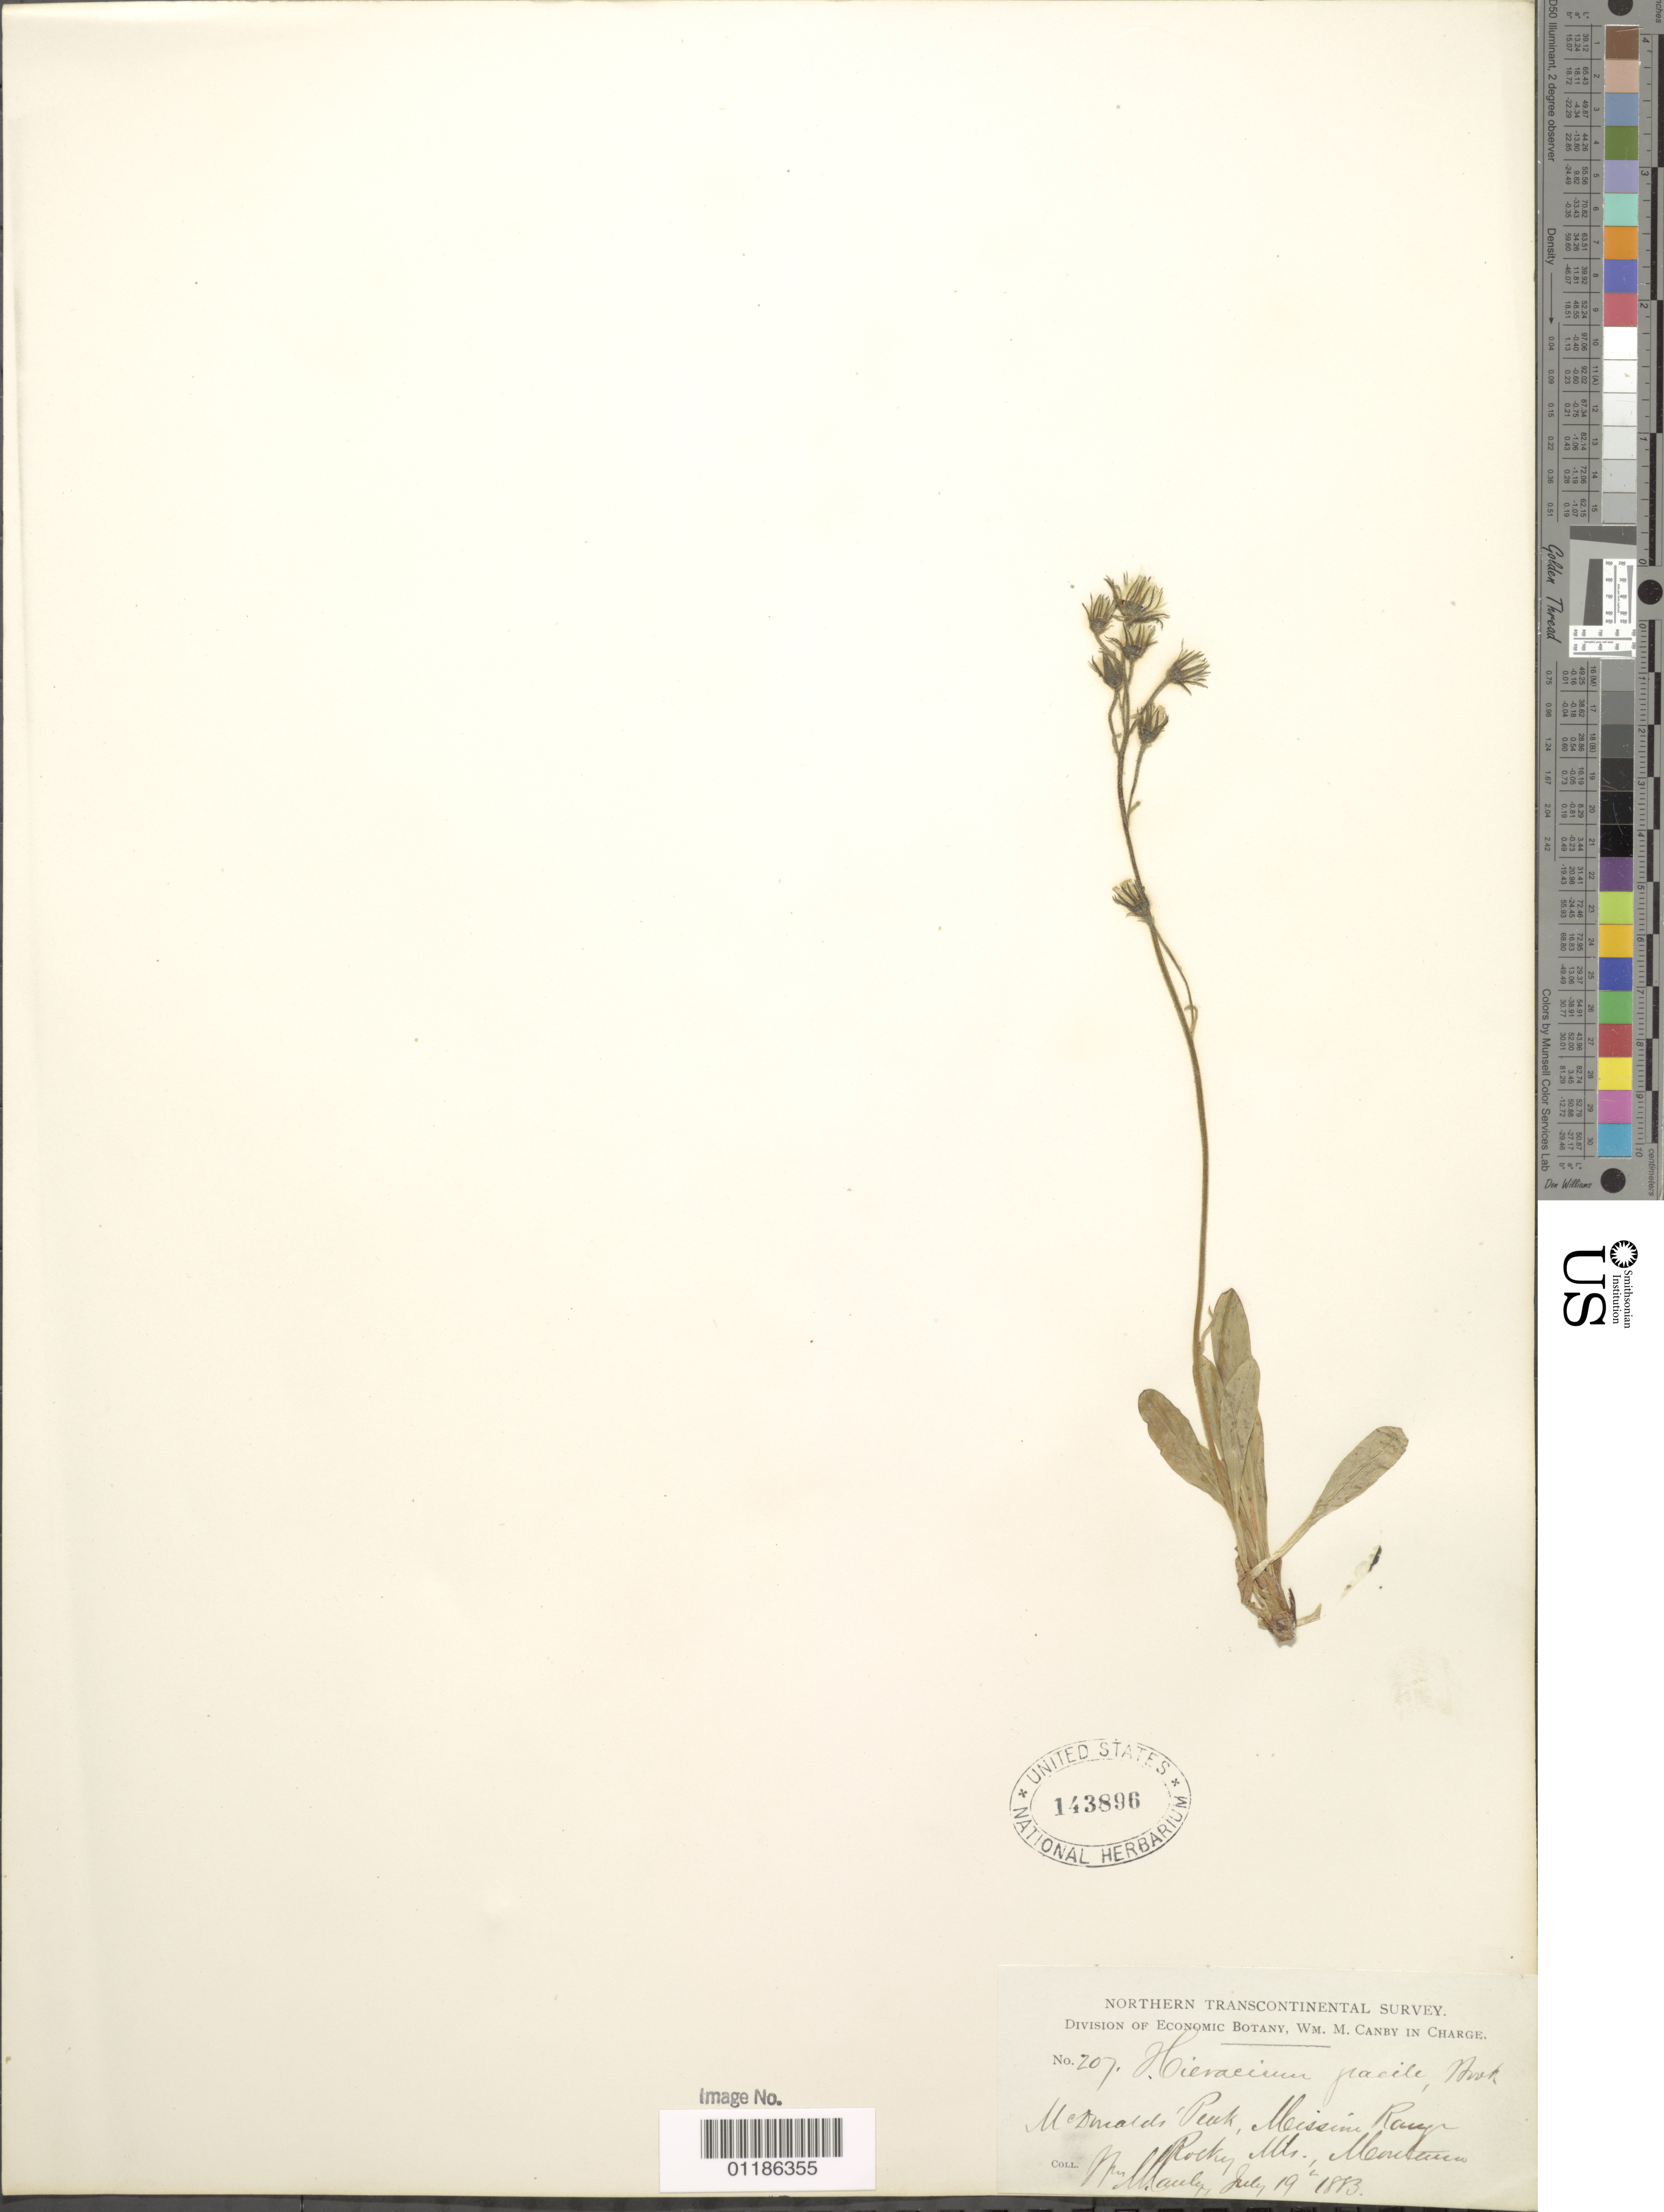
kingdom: Plantae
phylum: Tracheophyta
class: Magnoliopsida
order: Asterales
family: Asteraceae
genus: Hieracium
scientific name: Hieracium triste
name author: Willd. ex Spreng.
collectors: W. M. Canby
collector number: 207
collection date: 1883-07-19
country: United States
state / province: Montana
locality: Mc Donald's Peak, Mission Range, Rocky Mts.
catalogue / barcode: US 143896